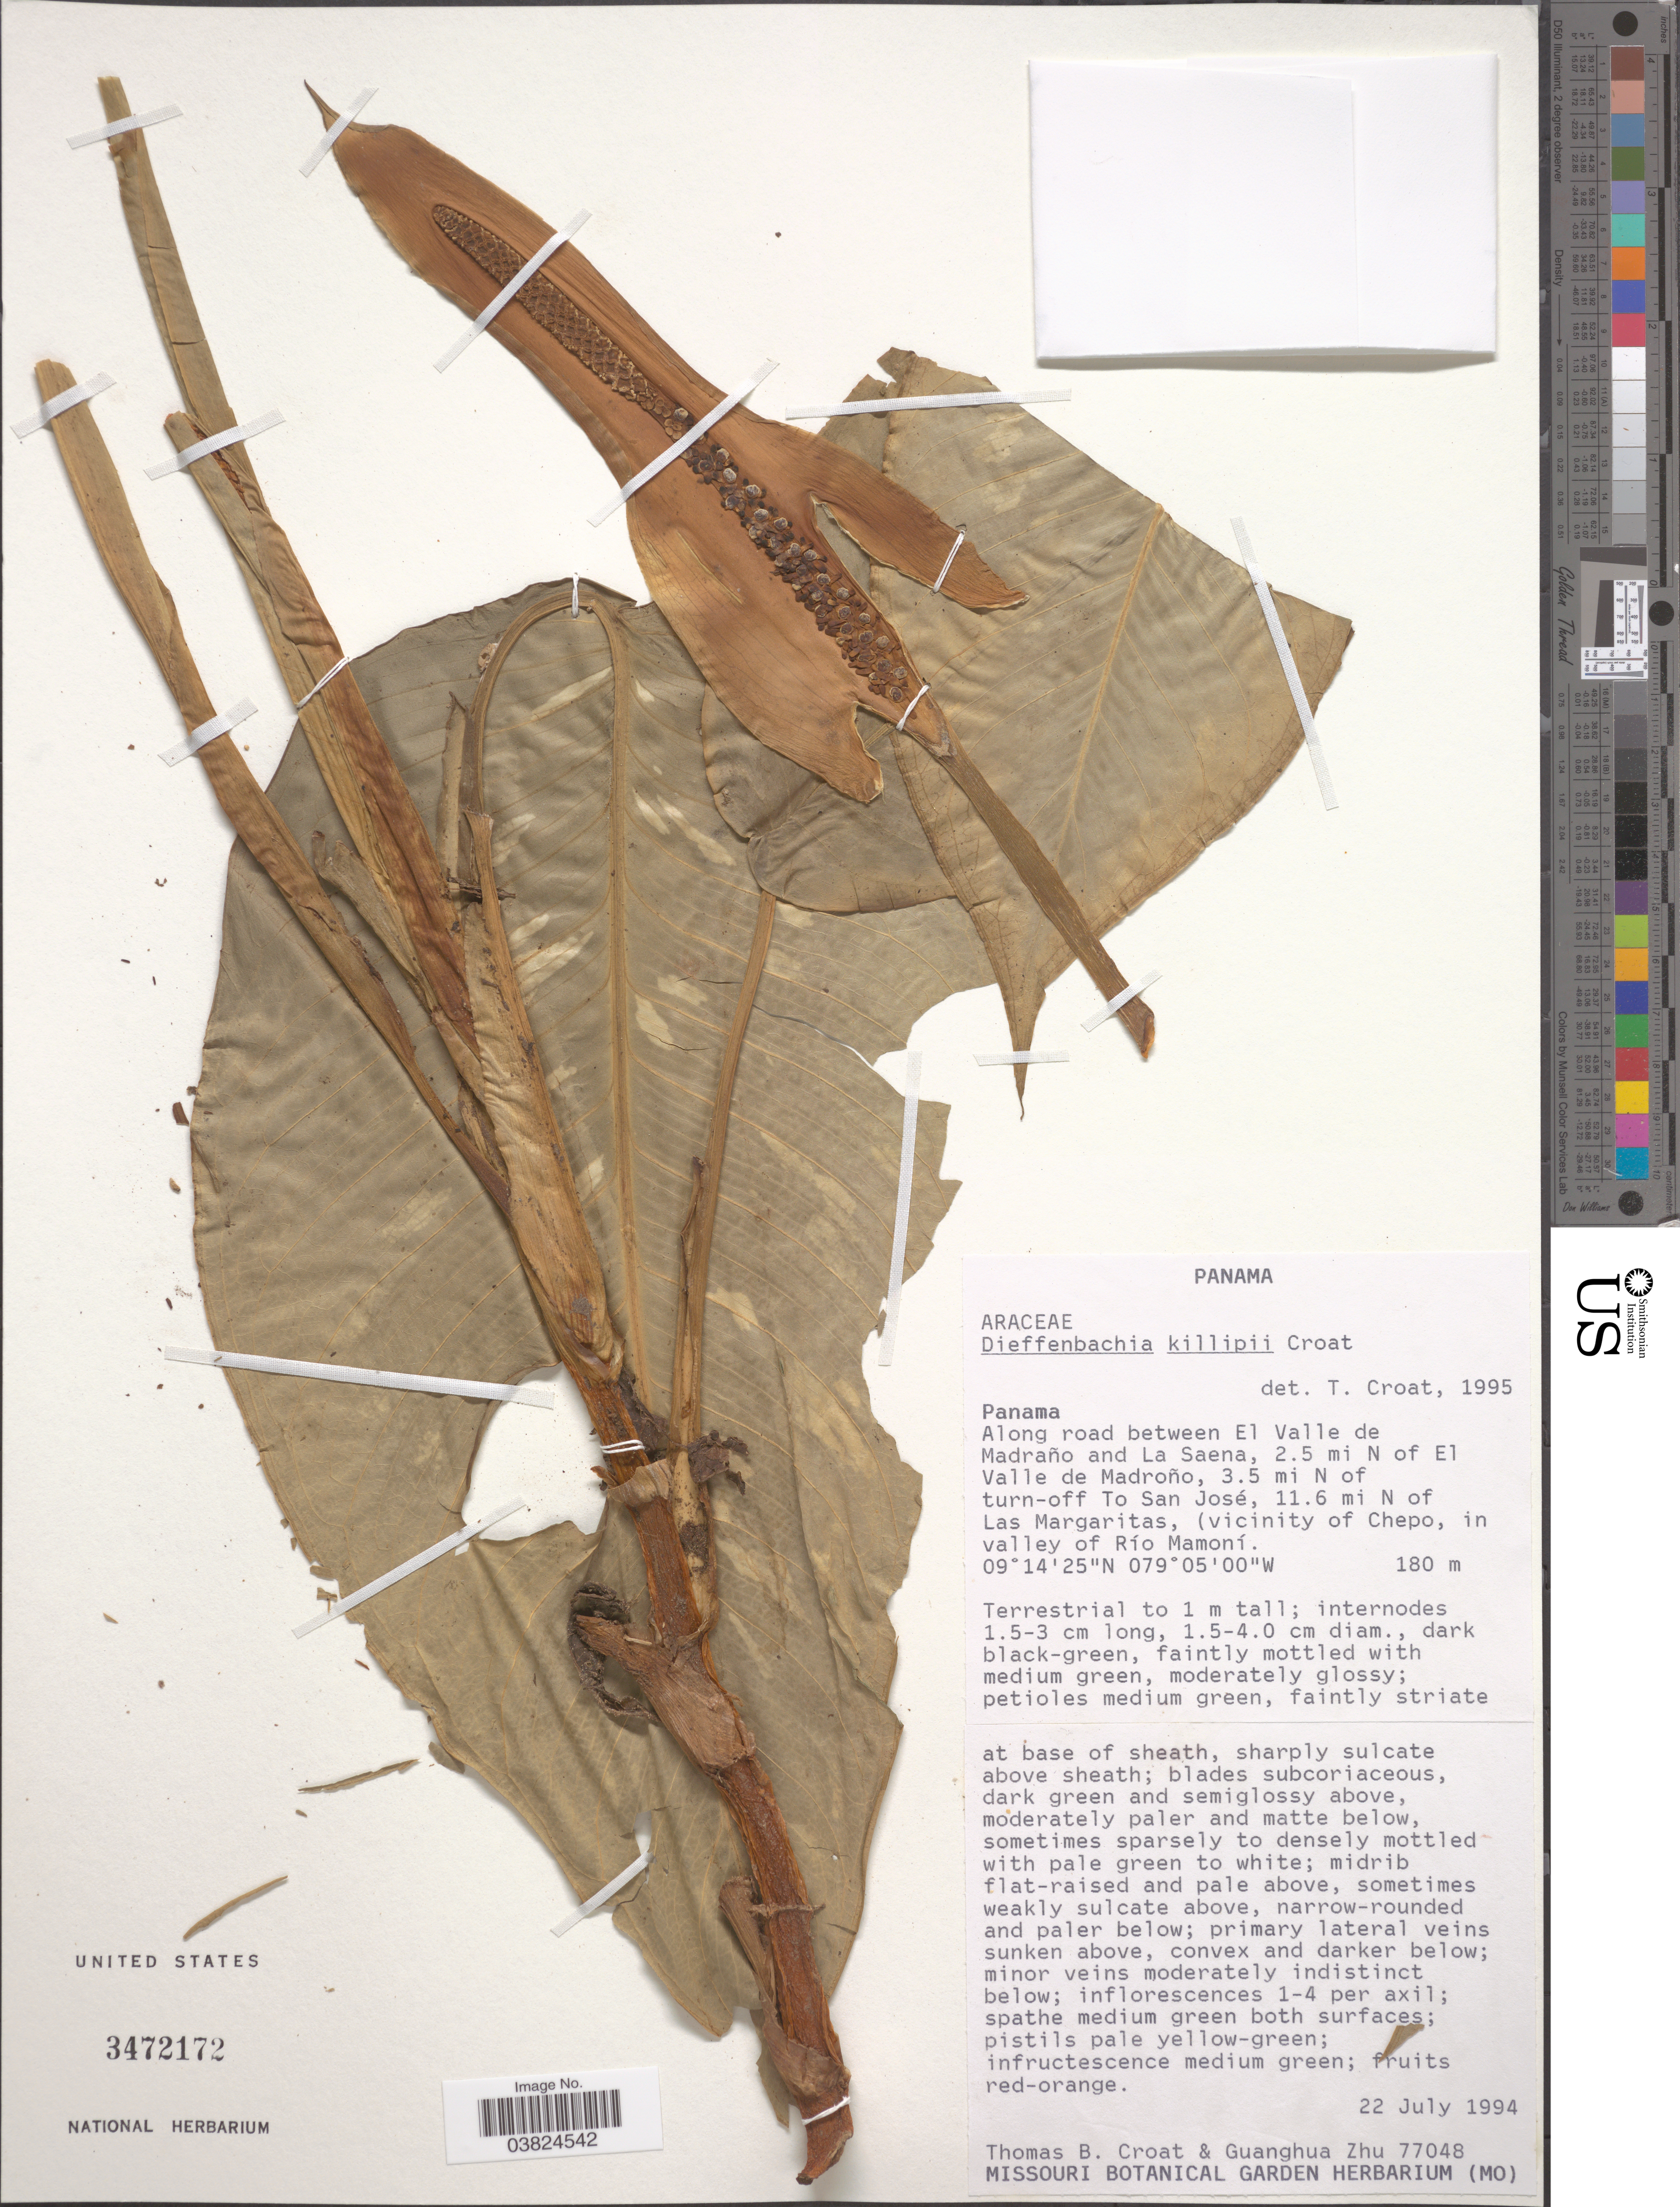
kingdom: Plantae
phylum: Tracheophyta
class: Liliopsida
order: Alismatales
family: Araceae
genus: Dieffenbachia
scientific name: Dieffenbachia killipii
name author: Croat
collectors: T. B. Croat & G. Zhu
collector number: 77048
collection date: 1994-07-22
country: Panama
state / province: Panamá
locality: Along road betweeen El Valle de Madraño and La Saena, 2.5 mi N of El Valle de Madroño, 3.5 mi N of turn-off To San José, 11.6 mi N of Las Margaritas, (vicinity of Chepo, in valley of Río Mamoní.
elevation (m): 180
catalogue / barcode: US 3472172